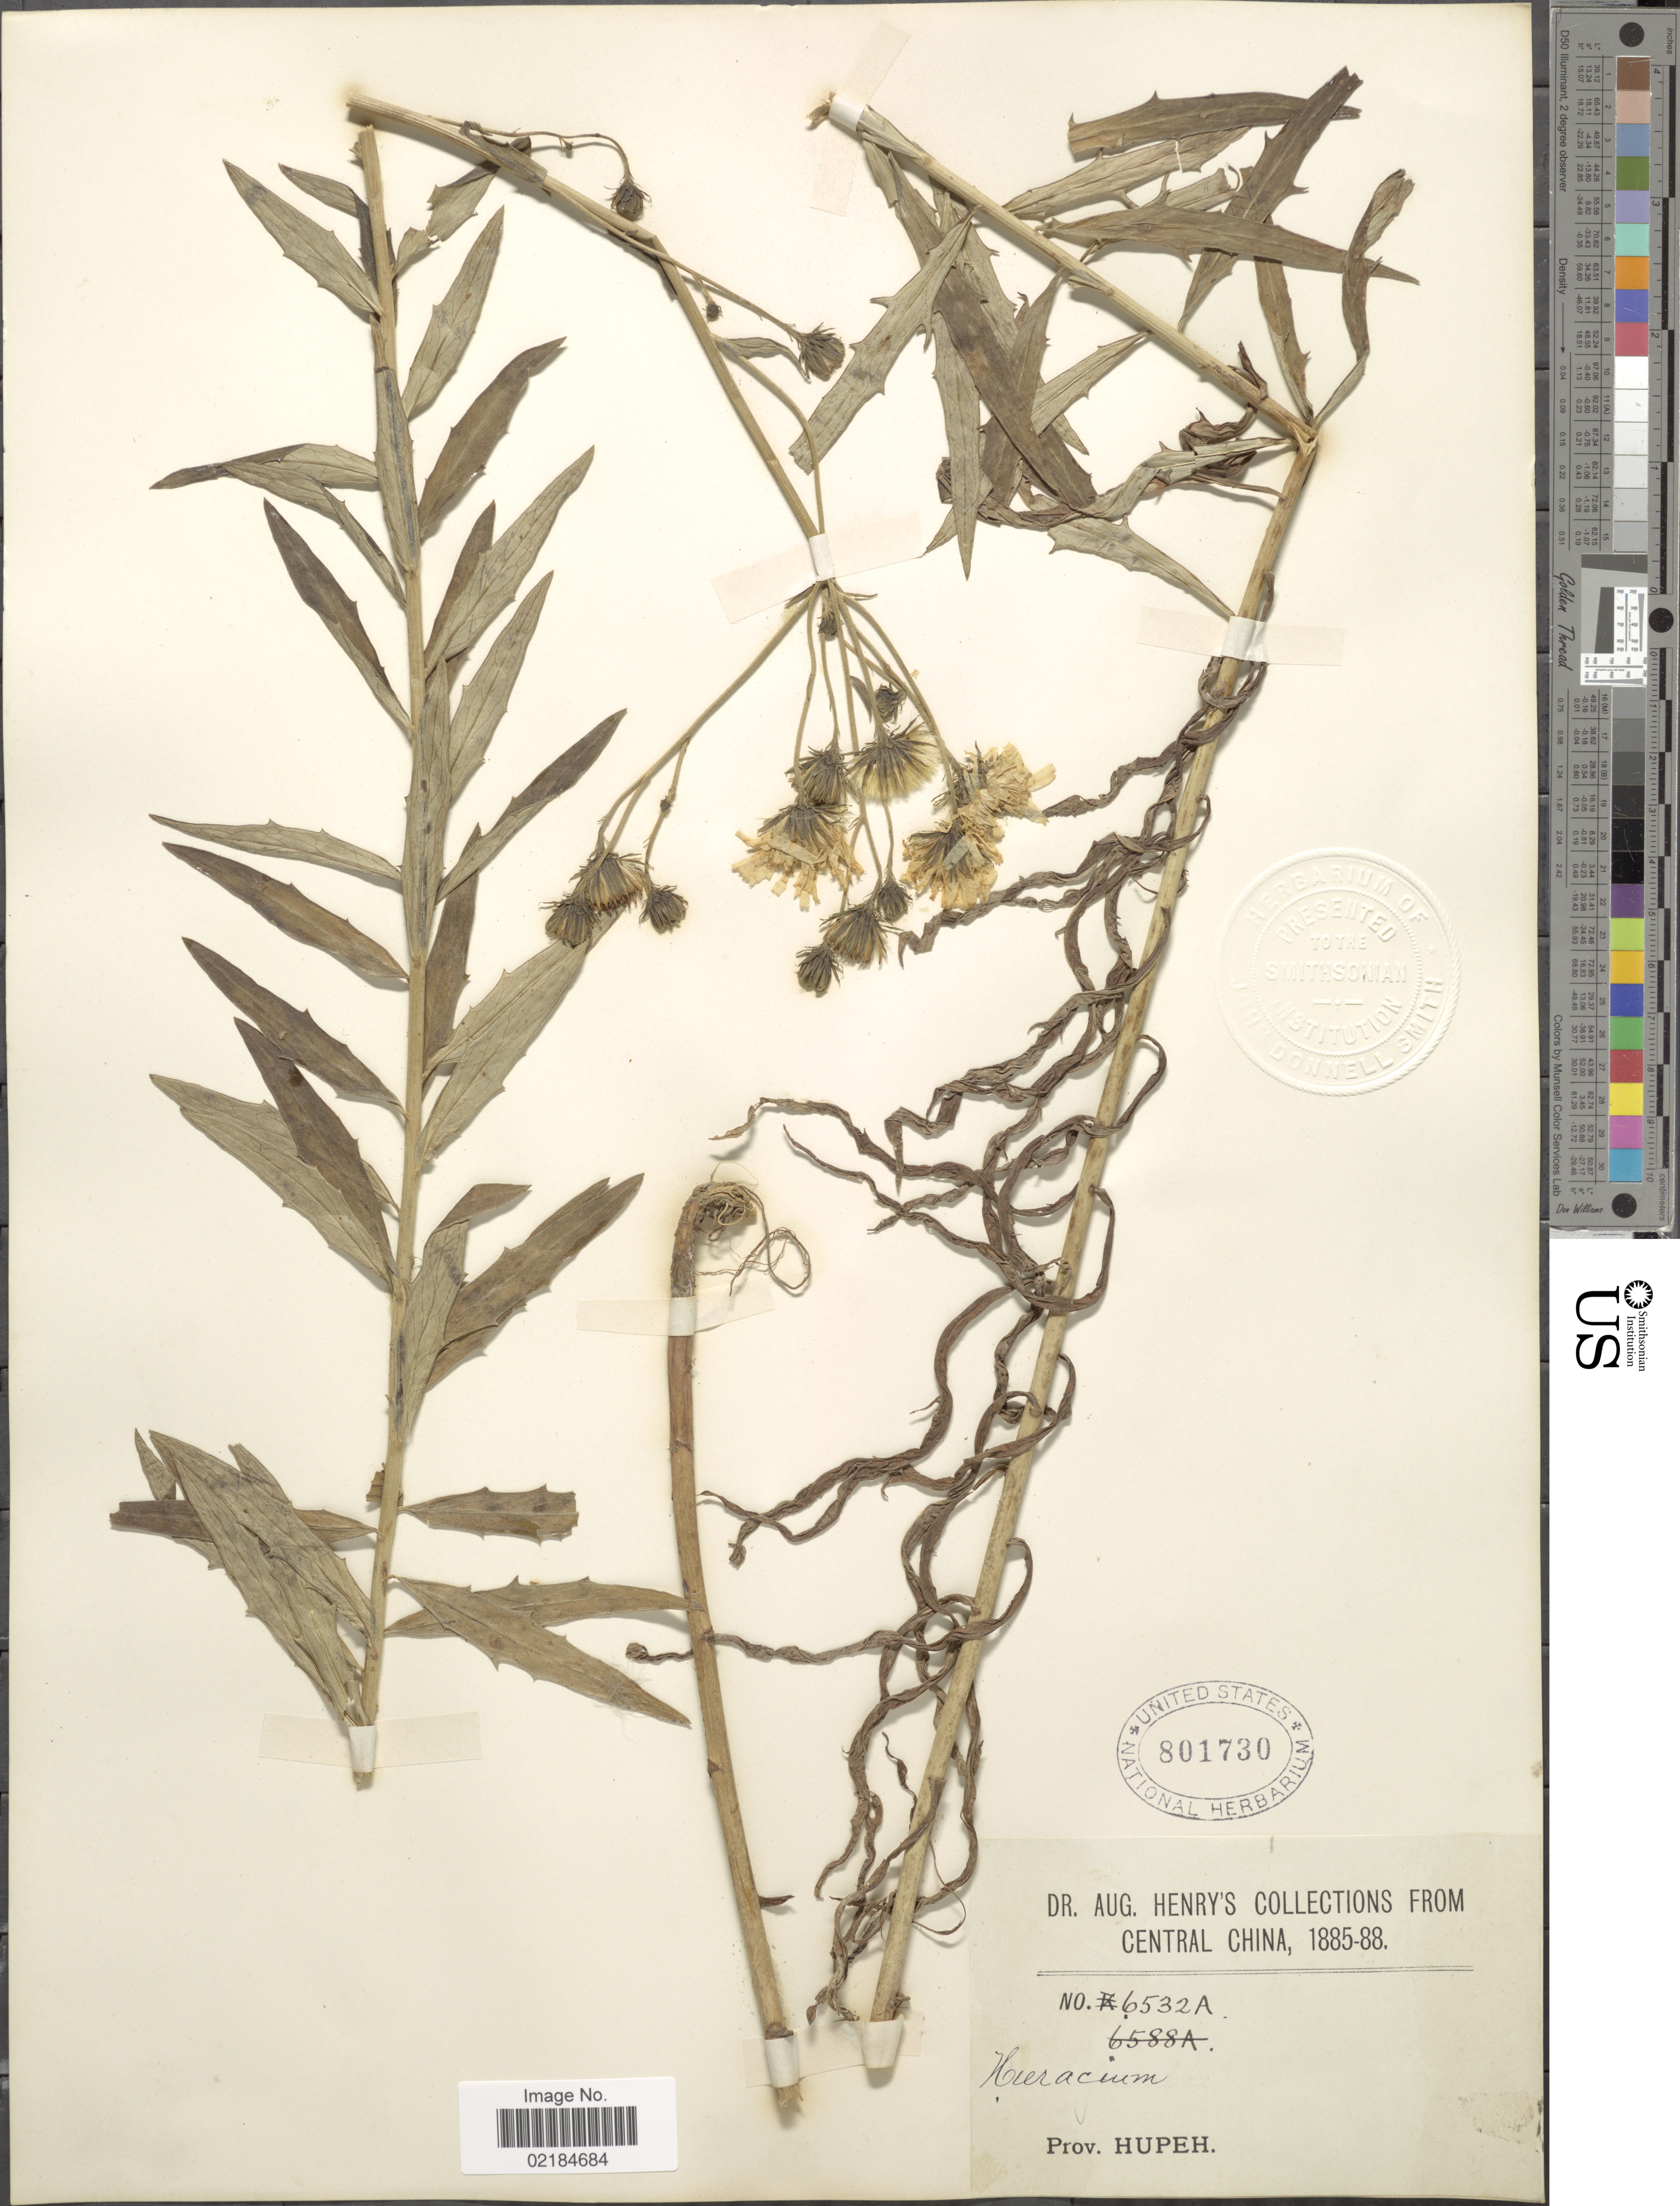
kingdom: Plantae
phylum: Tracheophyta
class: Magnoliopsida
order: Asterales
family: Asteraceae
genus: Hieracium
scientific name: Hieracium repandulare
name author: Druce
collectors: A. Henry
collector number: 6532 A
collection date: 1885/1888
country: China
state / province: Hubei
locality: Prov. Hupeh, Central China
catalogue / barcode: US 801730